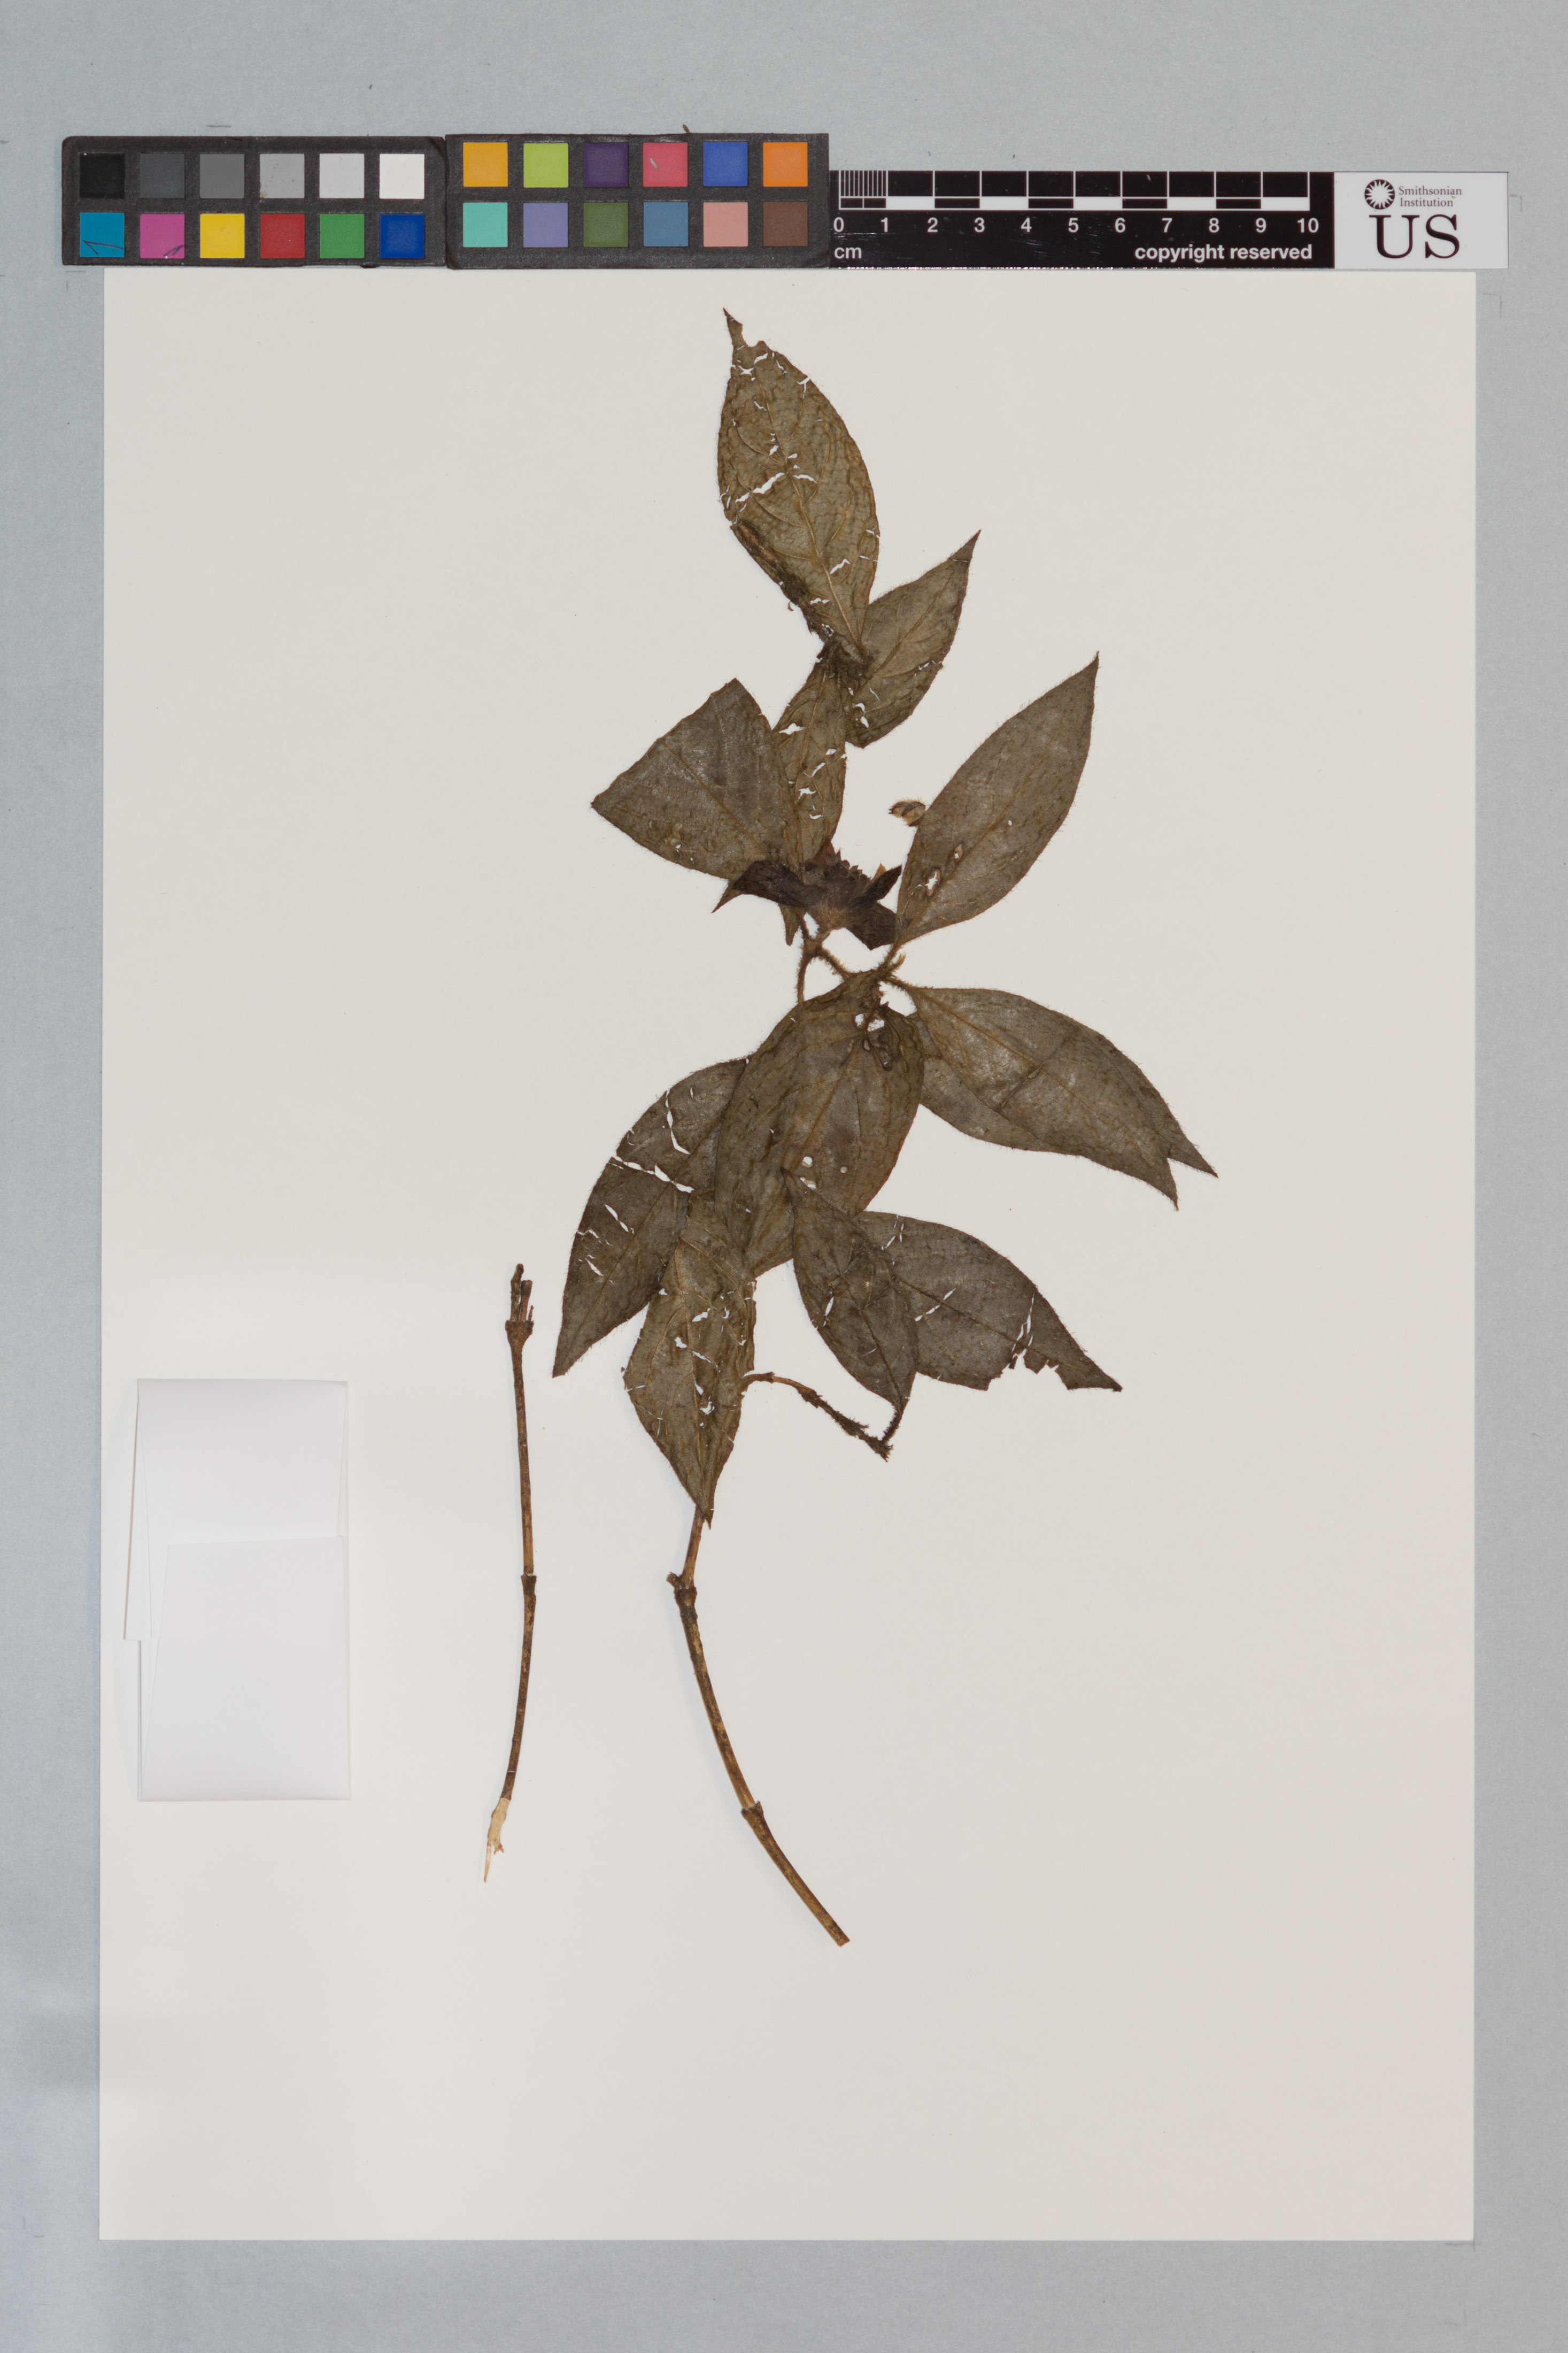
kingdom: Plantae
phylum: Tracheophyta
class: Magnoliopsida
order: Gentianales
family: Rubiaceae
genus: Psychotria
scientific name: Psychotria potaroensis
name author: (Sandwith) Steyerm.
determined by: Taylor, Charlotte M.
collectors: H. D. Clarke, C. Perry, E. Tripp, S. R. Stern & D. Gittens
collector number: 11428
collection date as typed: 5 June 2004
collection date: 2004-06-05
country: Guyana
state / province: Cuyuni-Mazaruni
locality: Wayalayeng Village, Falls of the Ataro River above first escarpment of Mount Maringma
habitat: Dense forest and scrub on white sand and sandstone with Dimorphandra, Pteridium, and Cassia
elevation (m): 628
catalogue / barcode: US 3538219